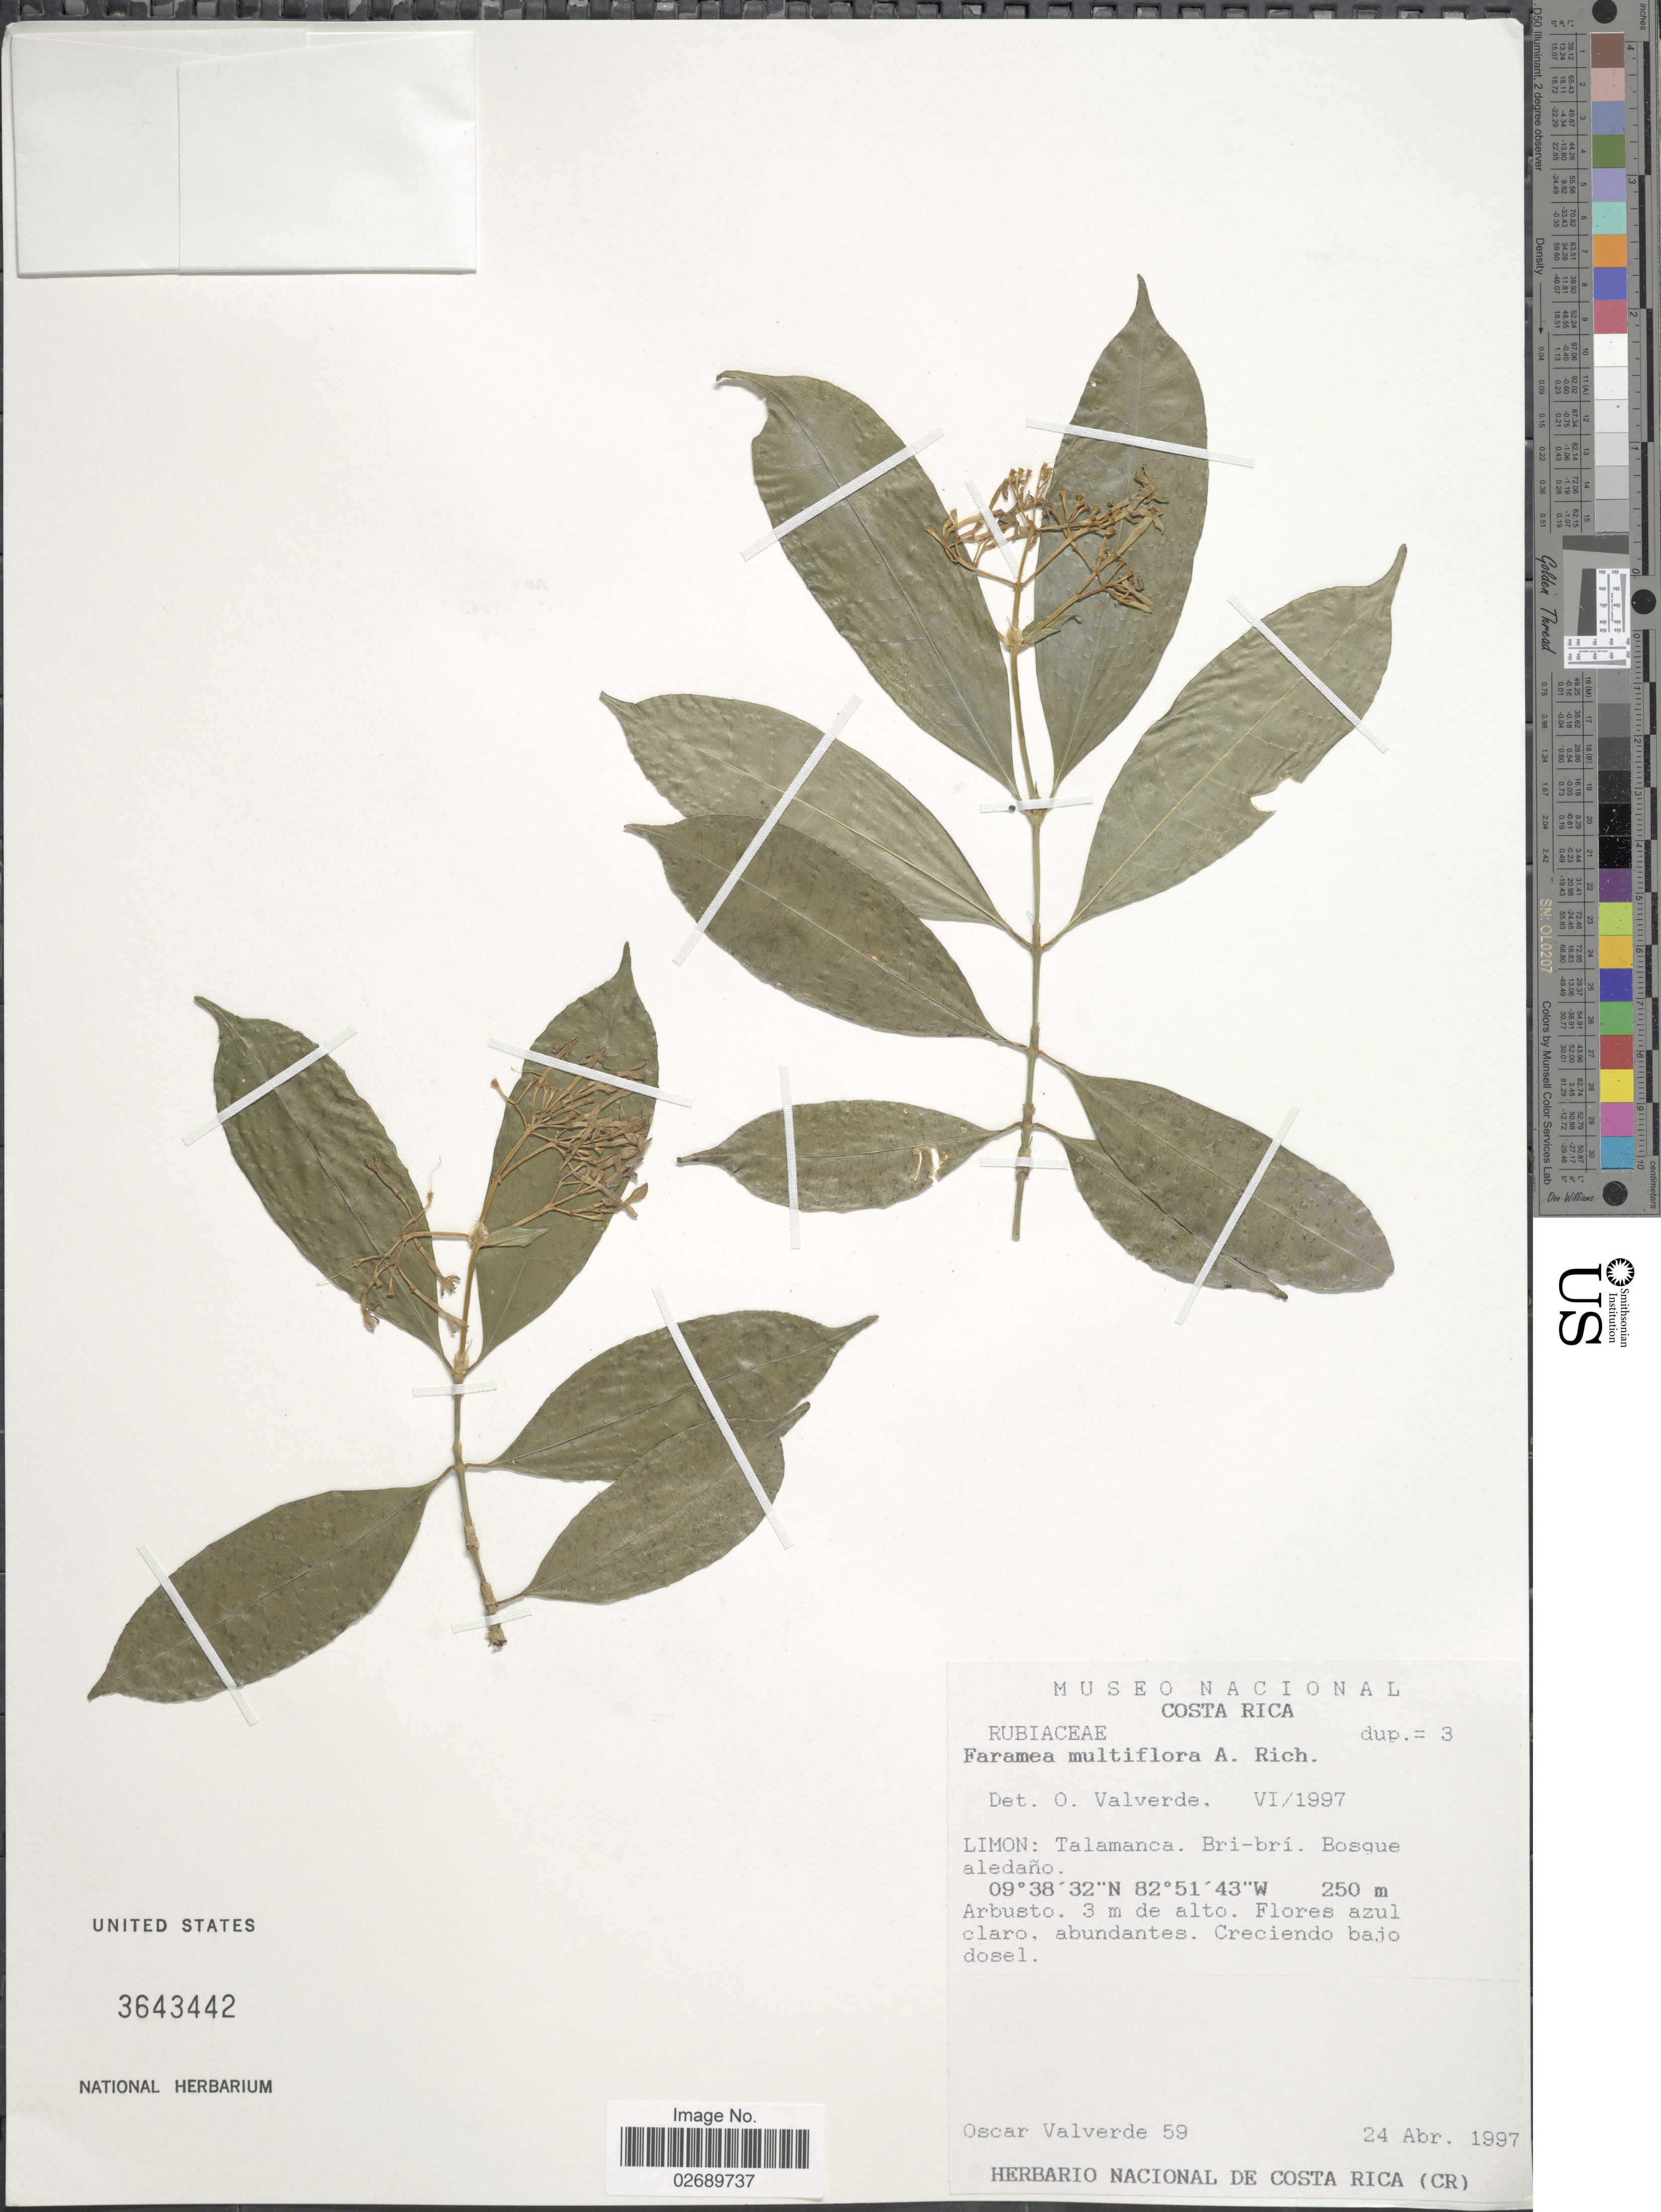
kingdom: Plantae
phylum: Tracheophyta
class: Magnoliopsida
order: Gentianales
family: Rubiaceae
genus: Faramea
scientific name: Faramea multiflora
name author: A. Rich. ex DC.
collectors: O. Valverde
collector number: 59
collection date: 1997-04-24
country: Costa Rica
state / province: Limón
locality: Talamanca. Bri-bri.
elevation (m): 250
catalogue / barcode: US 3643442